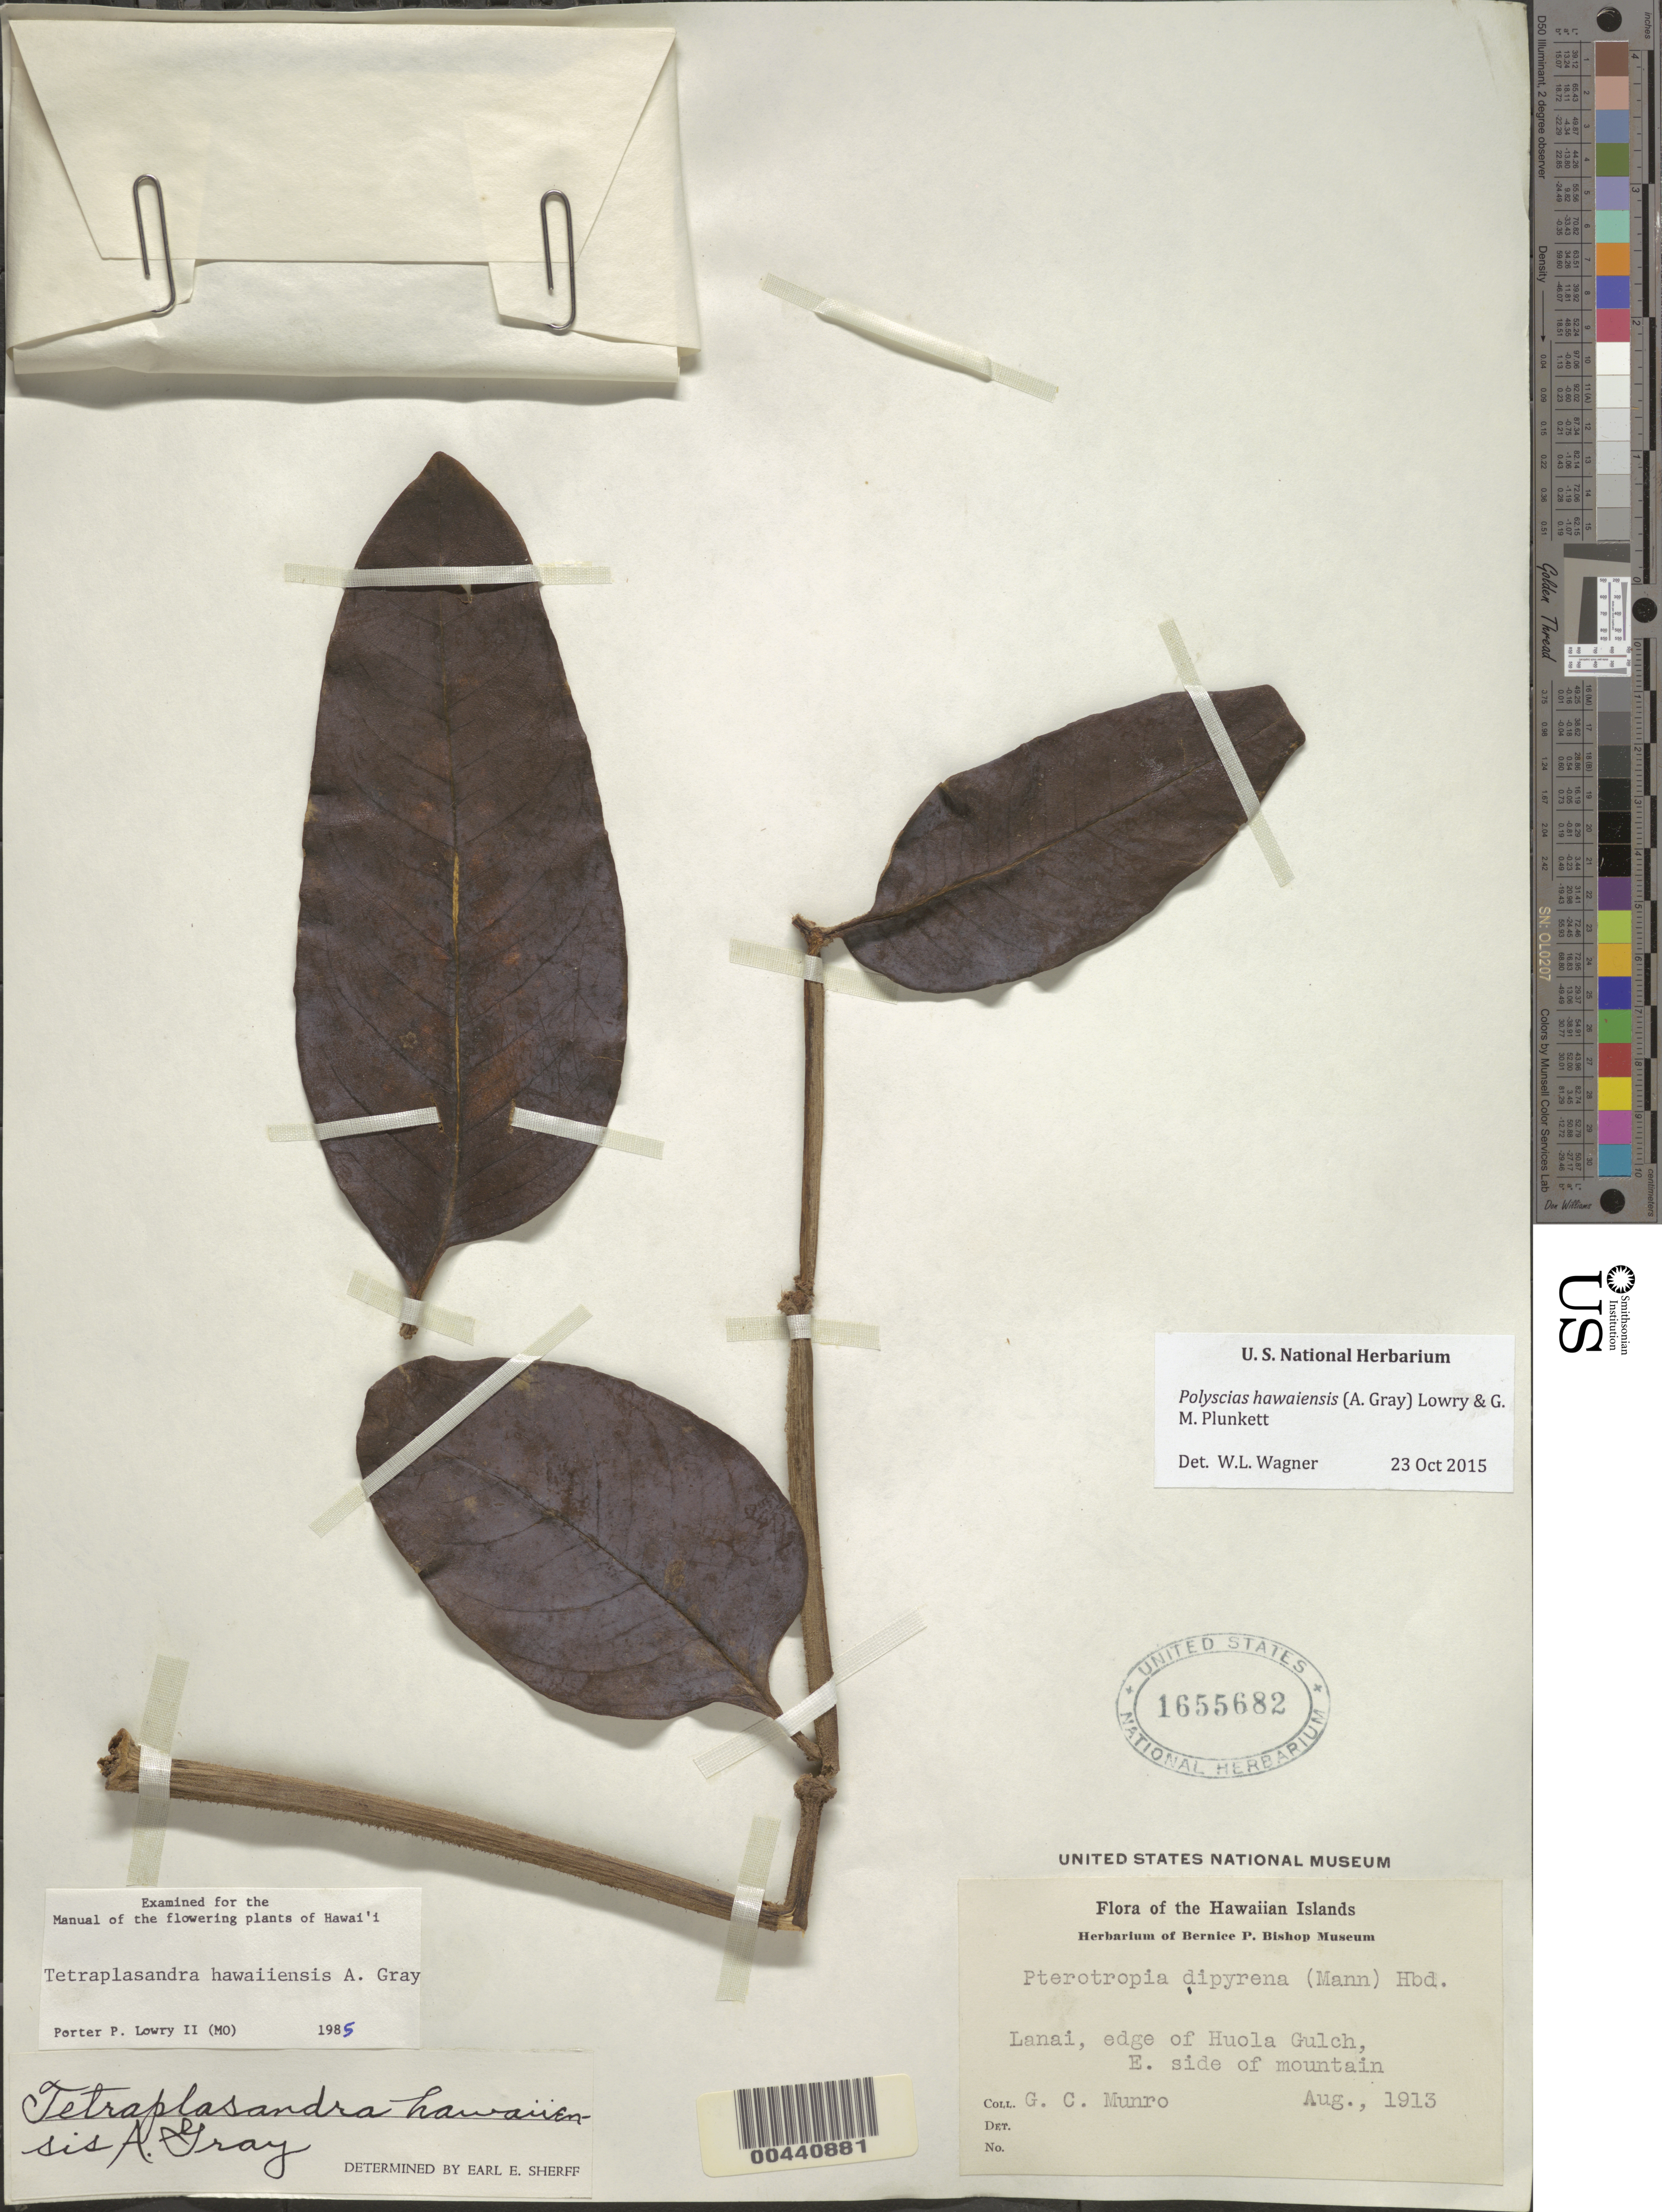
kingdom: Plantae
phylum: Tracheophyta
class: Magnoliopsida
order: Apiales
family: Araliaceae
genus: Polyscias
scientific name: Polyscias hawaiensis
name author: (A. Gray) Lowry & G. M. Plunkett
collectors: G. C. Munro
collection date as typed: Aug 1913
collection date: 1913-08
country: United States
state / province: Hawaii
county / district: Maui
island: Lana'i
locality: Edge of Huola Gulch, E side of mountain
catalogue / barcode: US 1655682